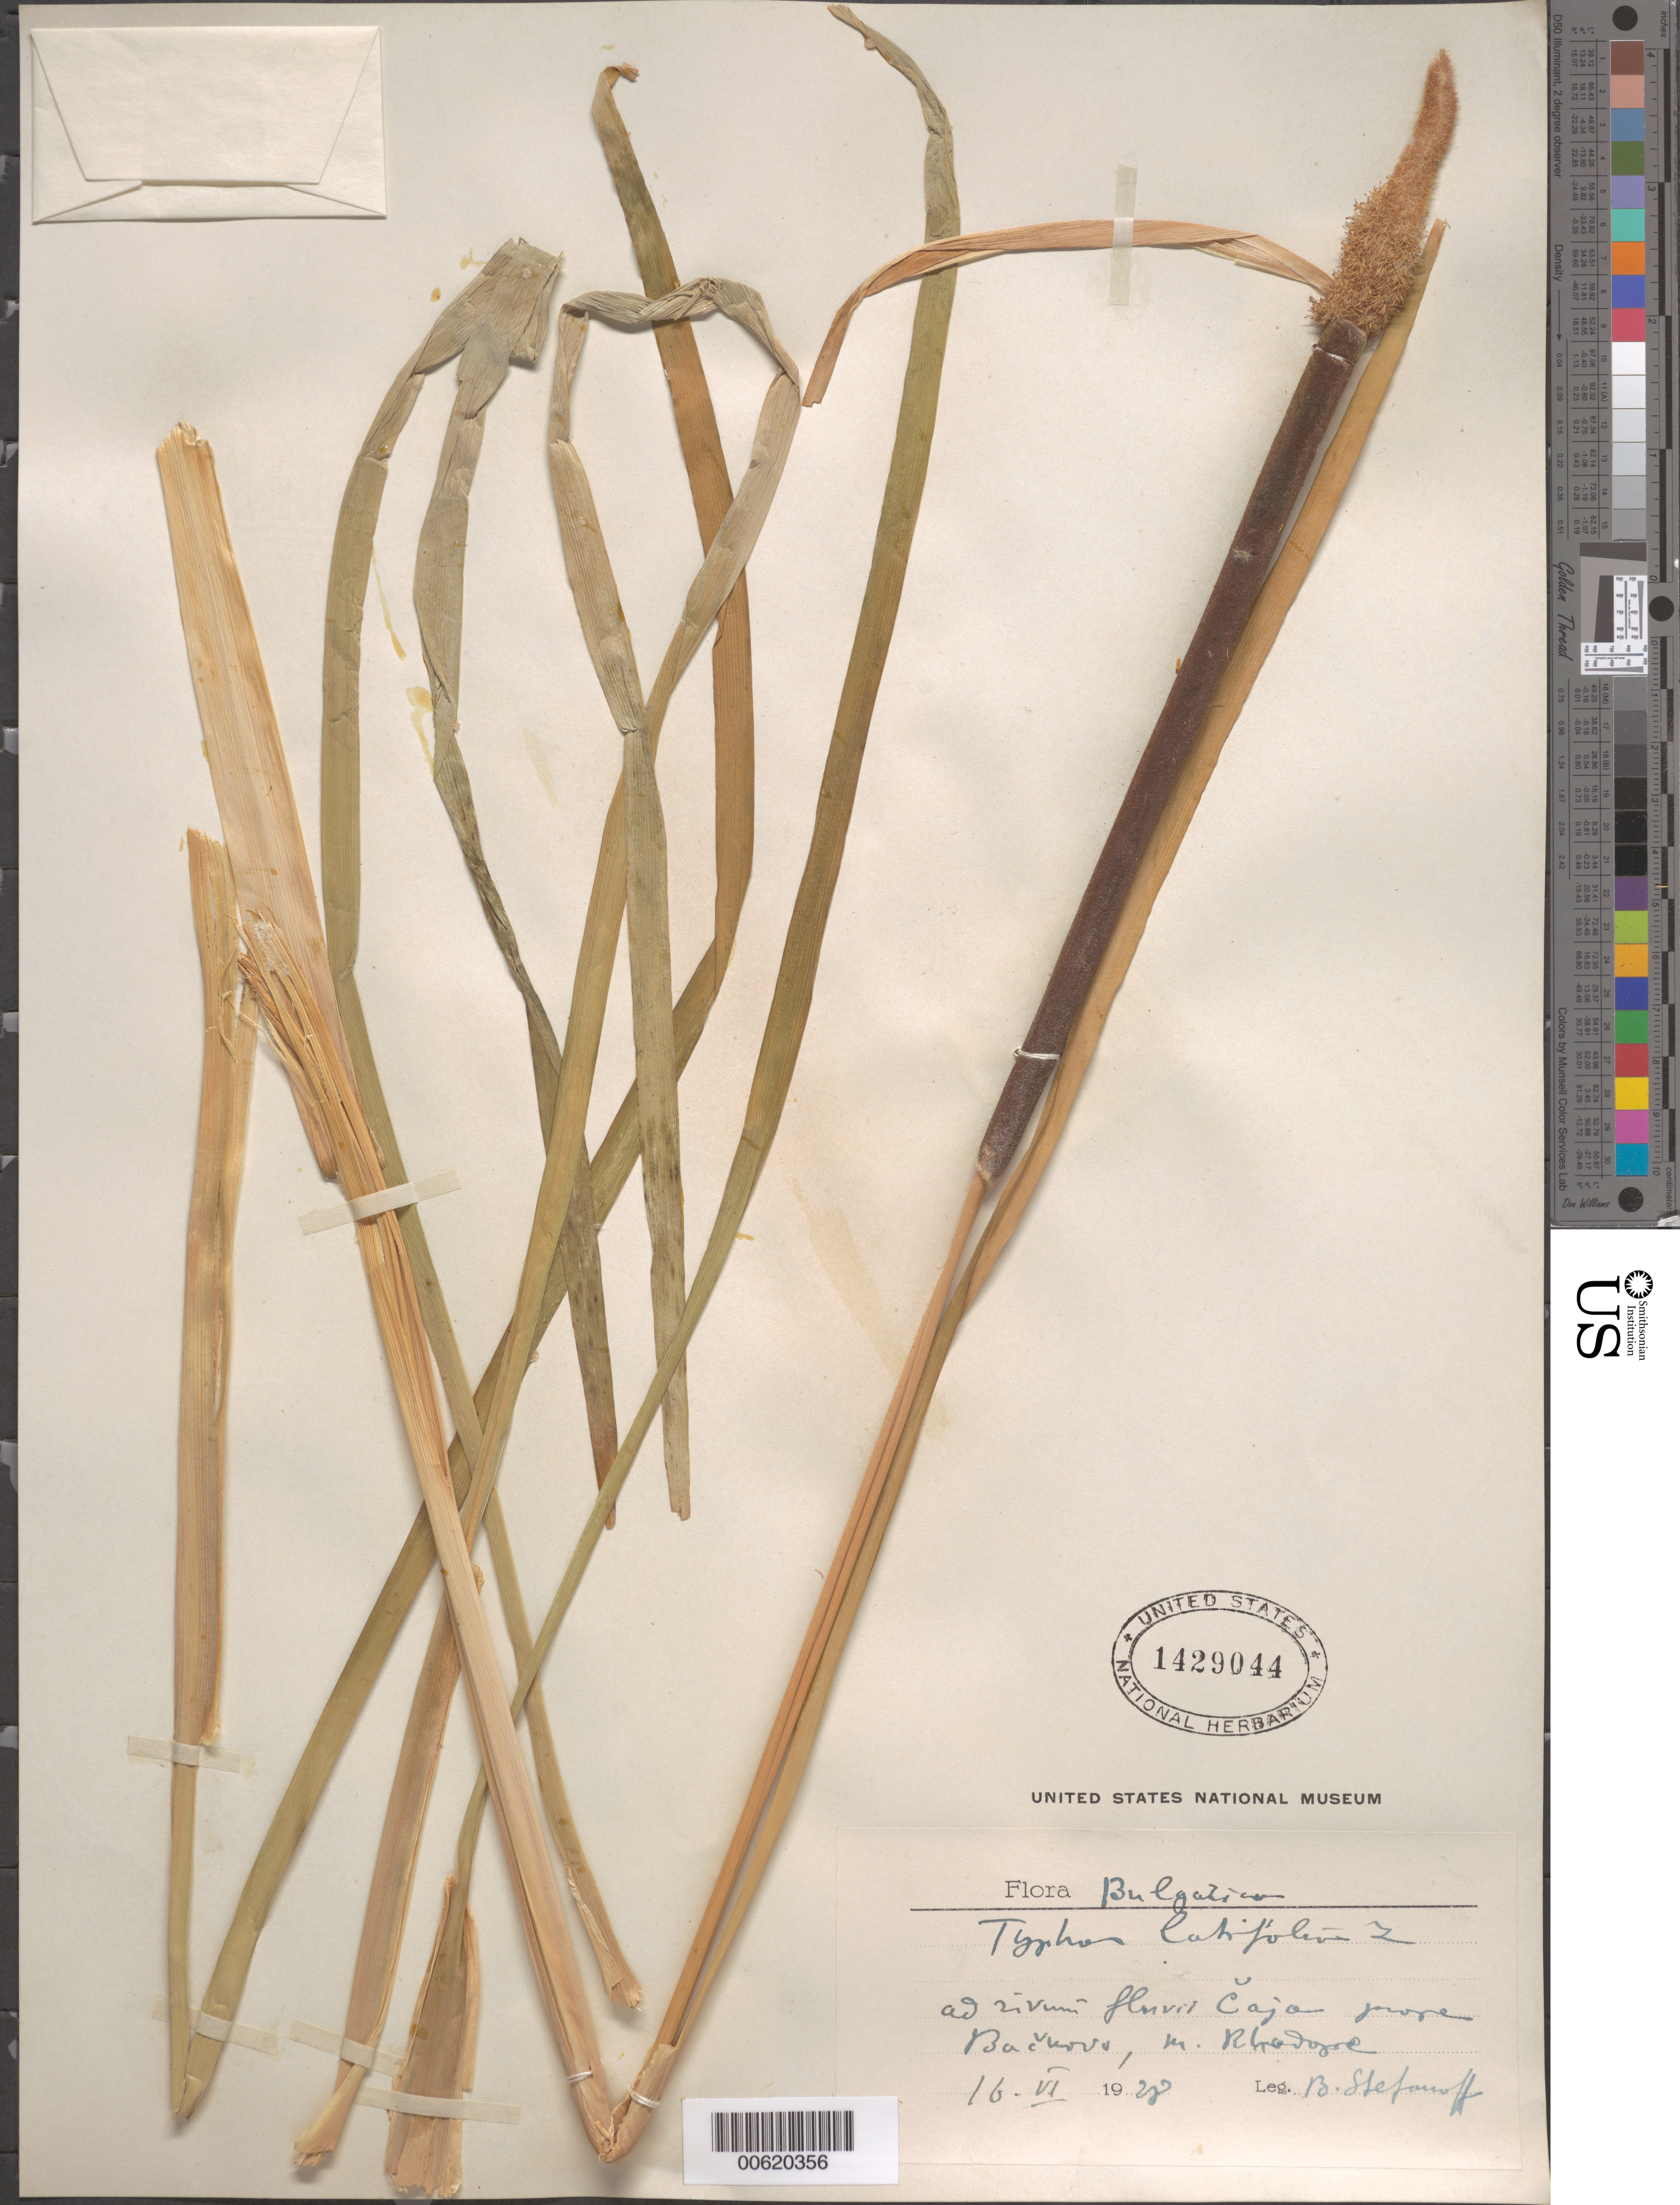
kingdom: Plantae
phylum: Tracheophyta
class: Liliopsida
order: Poales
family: Typhaceae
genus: Typha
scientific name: Typha latifolia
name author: L.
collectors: B. Stefanoff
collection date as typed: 16 Jun 1928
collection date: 1928-06-16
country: Bulgaria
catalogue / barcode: US 1429044